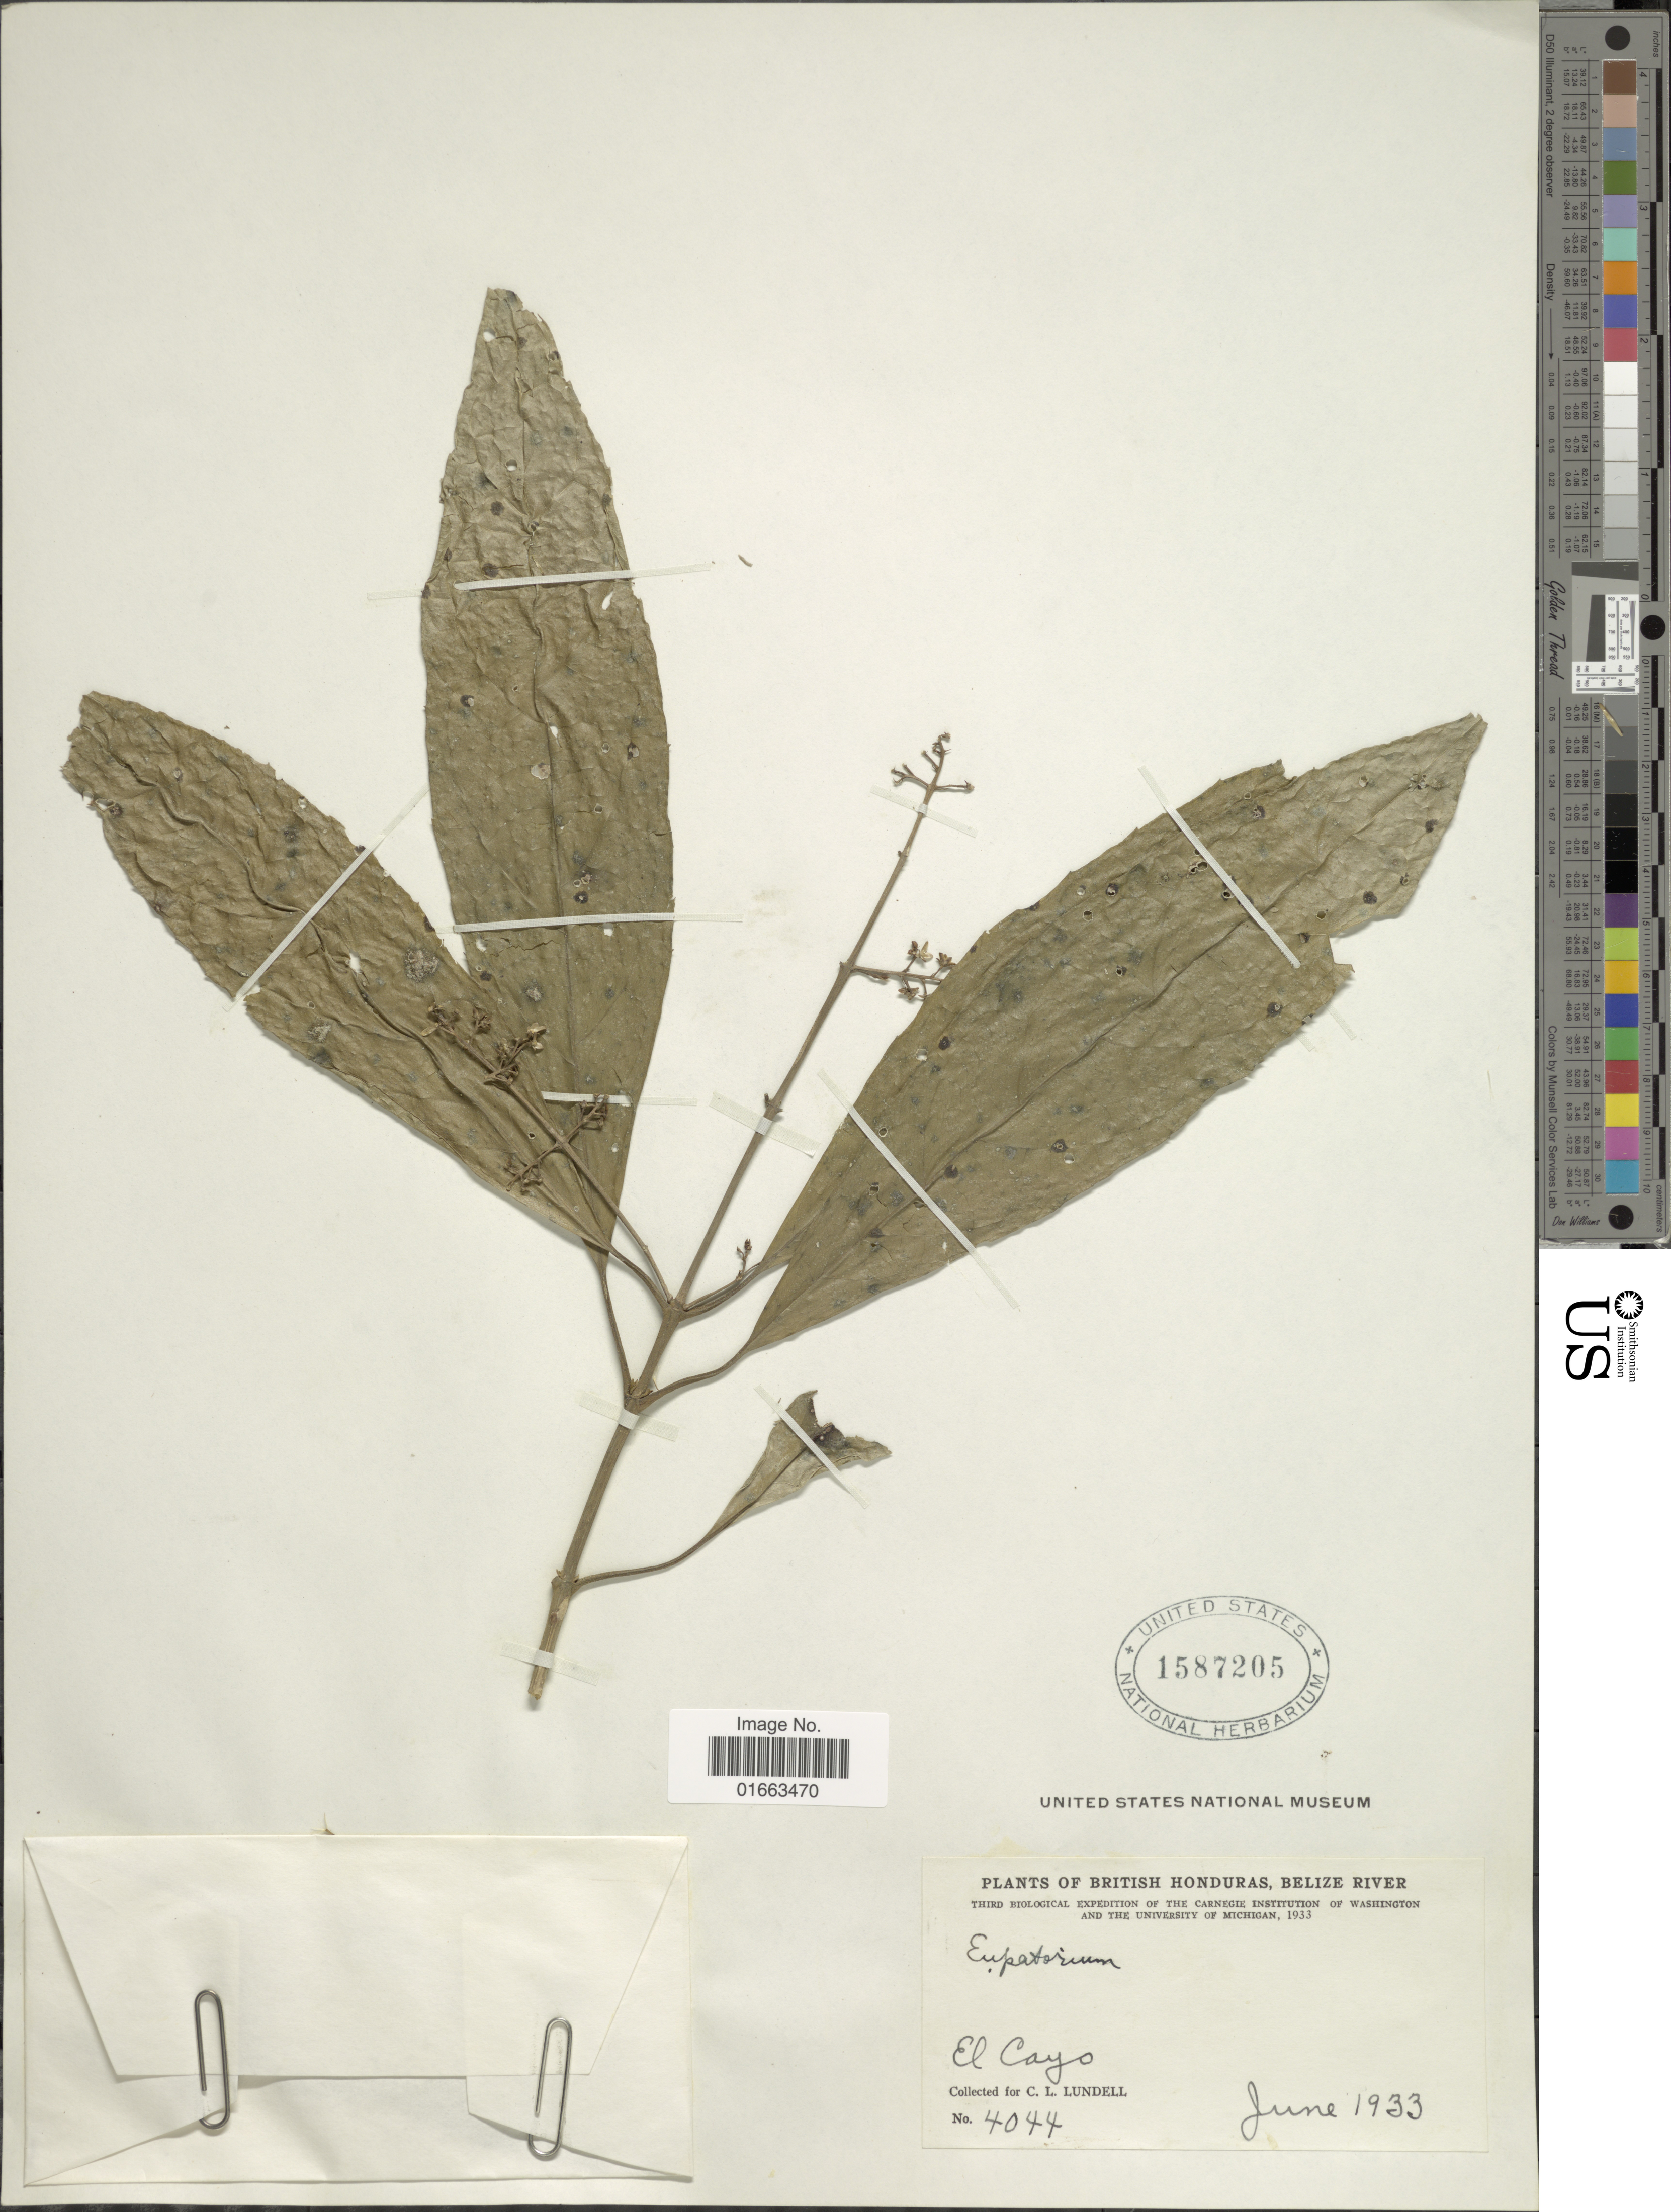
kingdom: Plantae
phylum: Tracheophyta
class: Magnoliopsida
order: Asterales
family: Asteraceae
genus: Koanophyllon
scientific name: Koanophyllon galeottii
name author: (B.L. Rob.) R.M. King & H. Rob.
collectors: C. L. Lundell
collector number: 4044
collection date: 1933-06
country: Belize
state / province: Cayo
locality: British Honduras, Belize River, El Cayo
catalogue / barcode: US 1587205